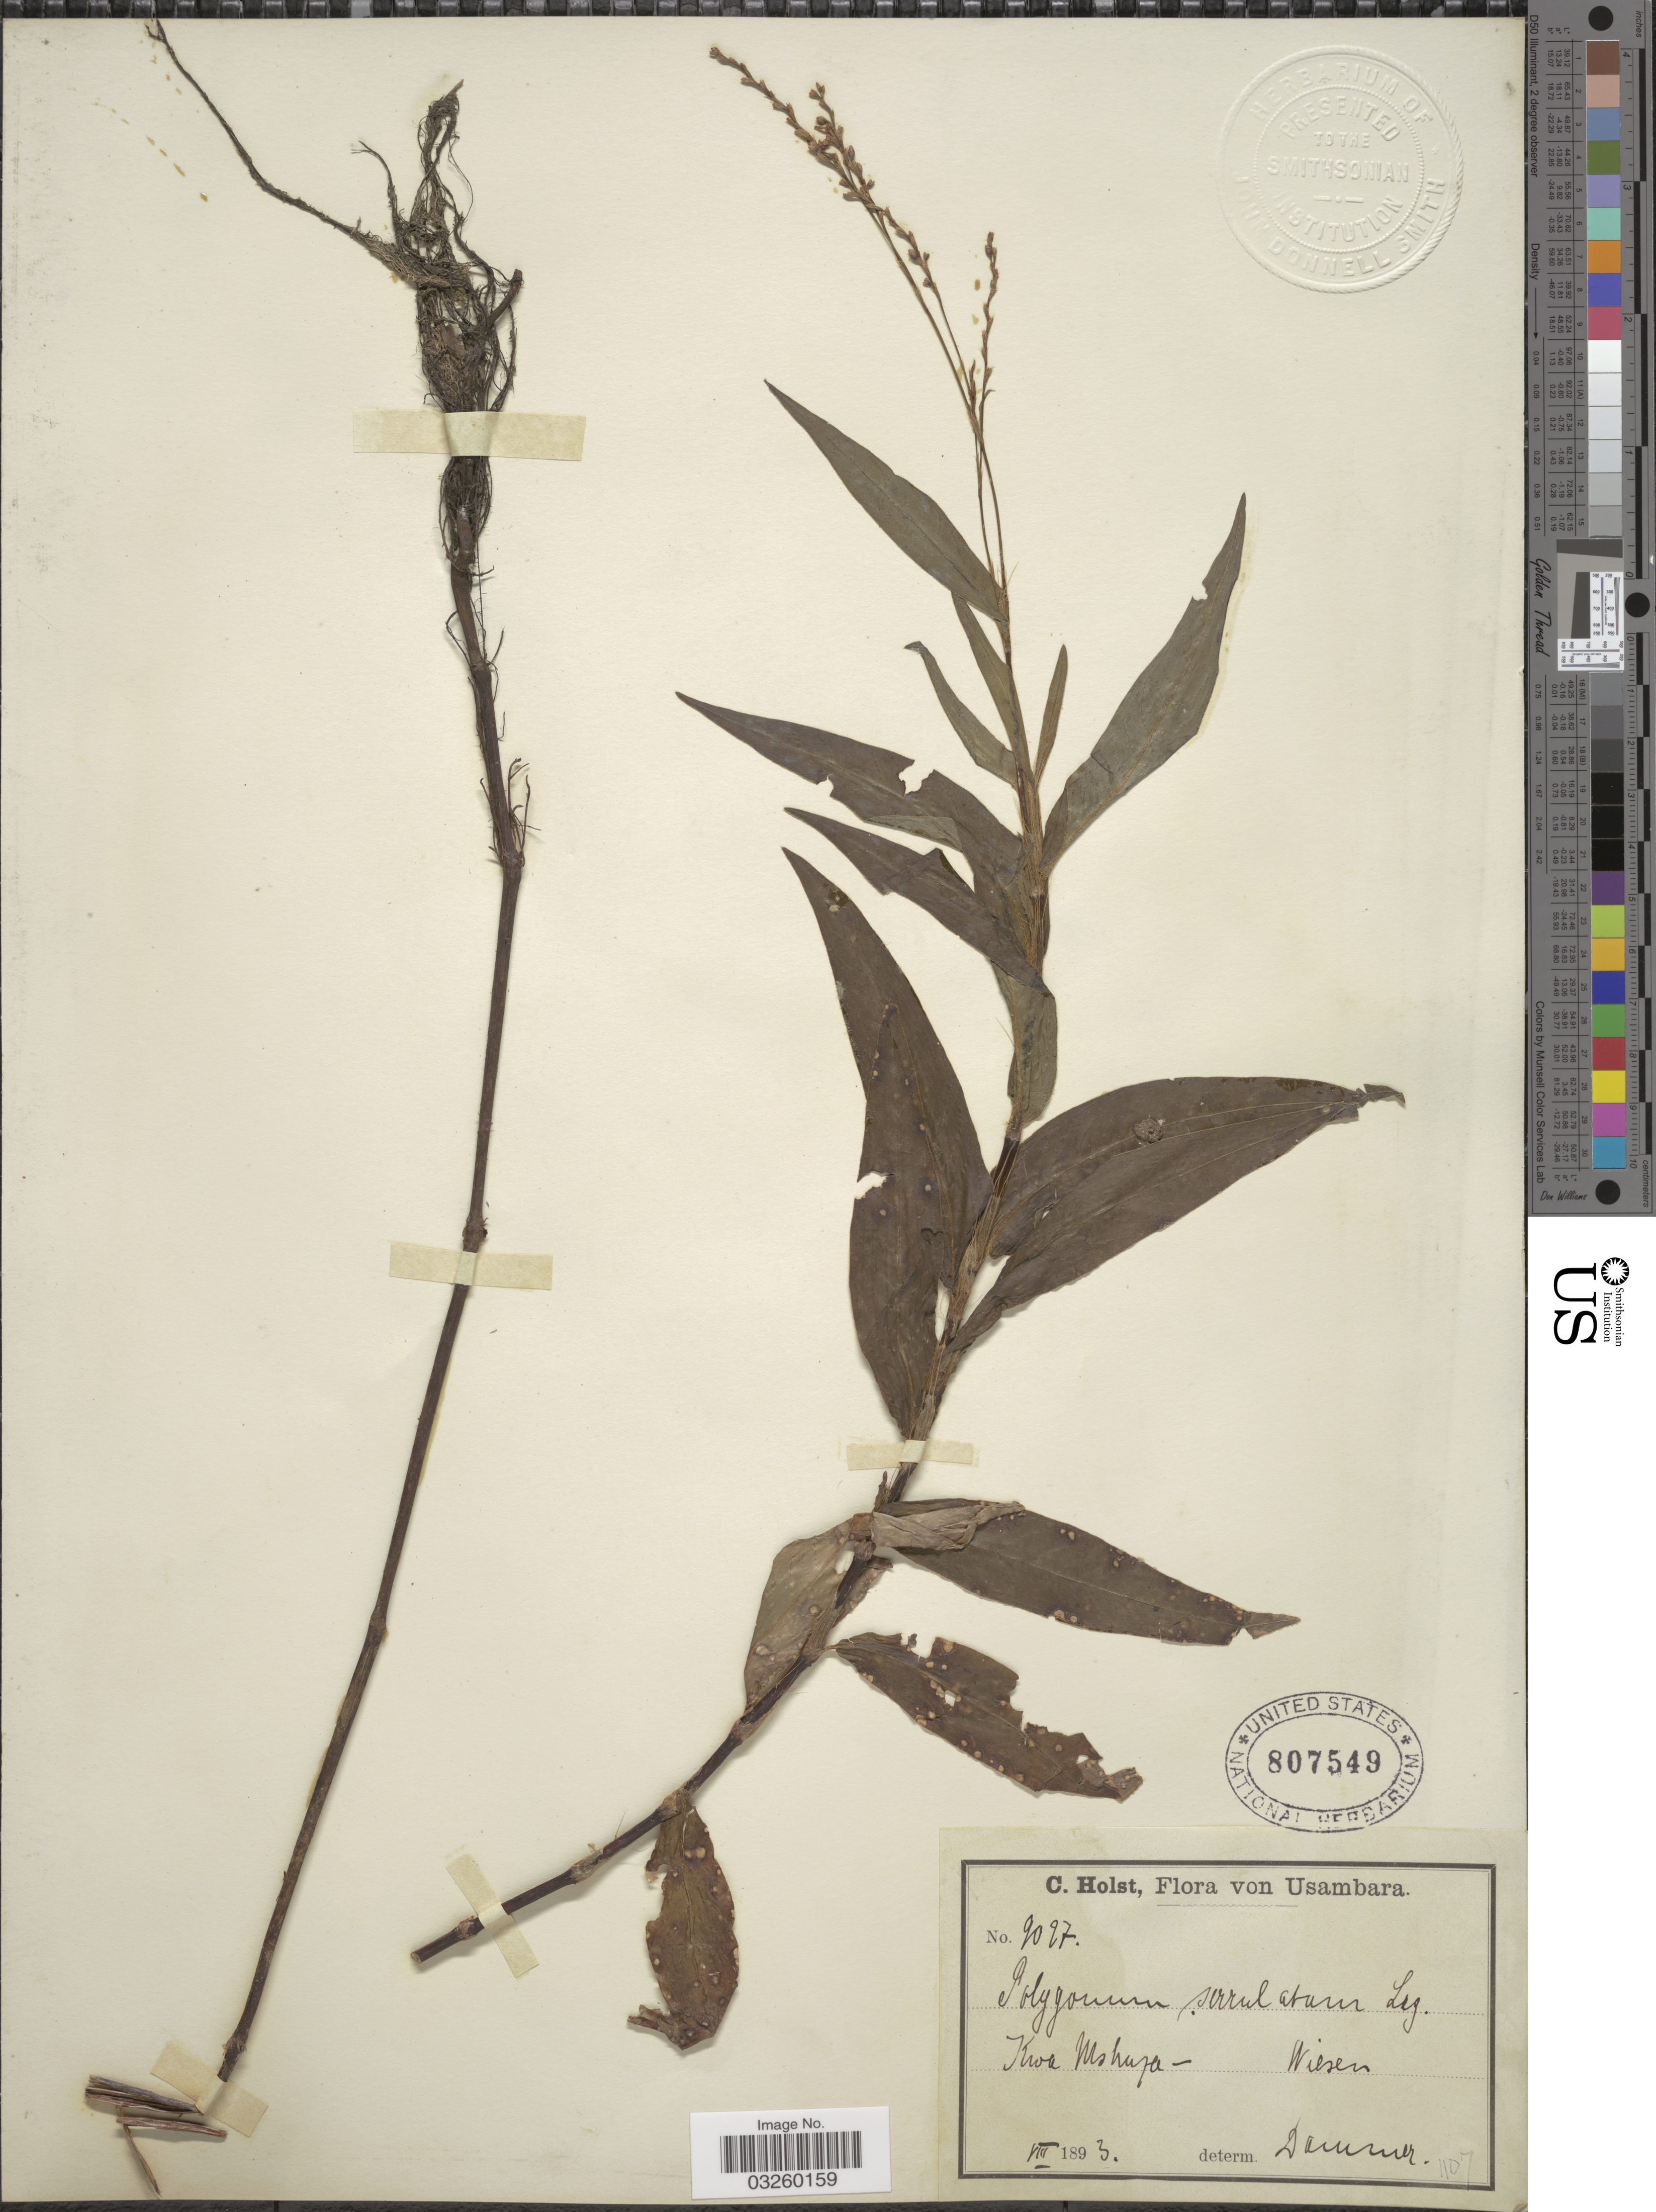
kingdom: Plantae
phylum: Tracheophyta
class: Magnoliopsida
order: Caryophyllales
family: Polygonaceae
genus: Polygonum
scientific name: Polygonum serrulatum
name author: Lag.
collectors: C. H. Holst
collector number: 9097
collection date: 1893-08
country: Tanzania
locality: Usambara. Kwa Mshuza - Wiesen.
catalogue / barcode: US 807549